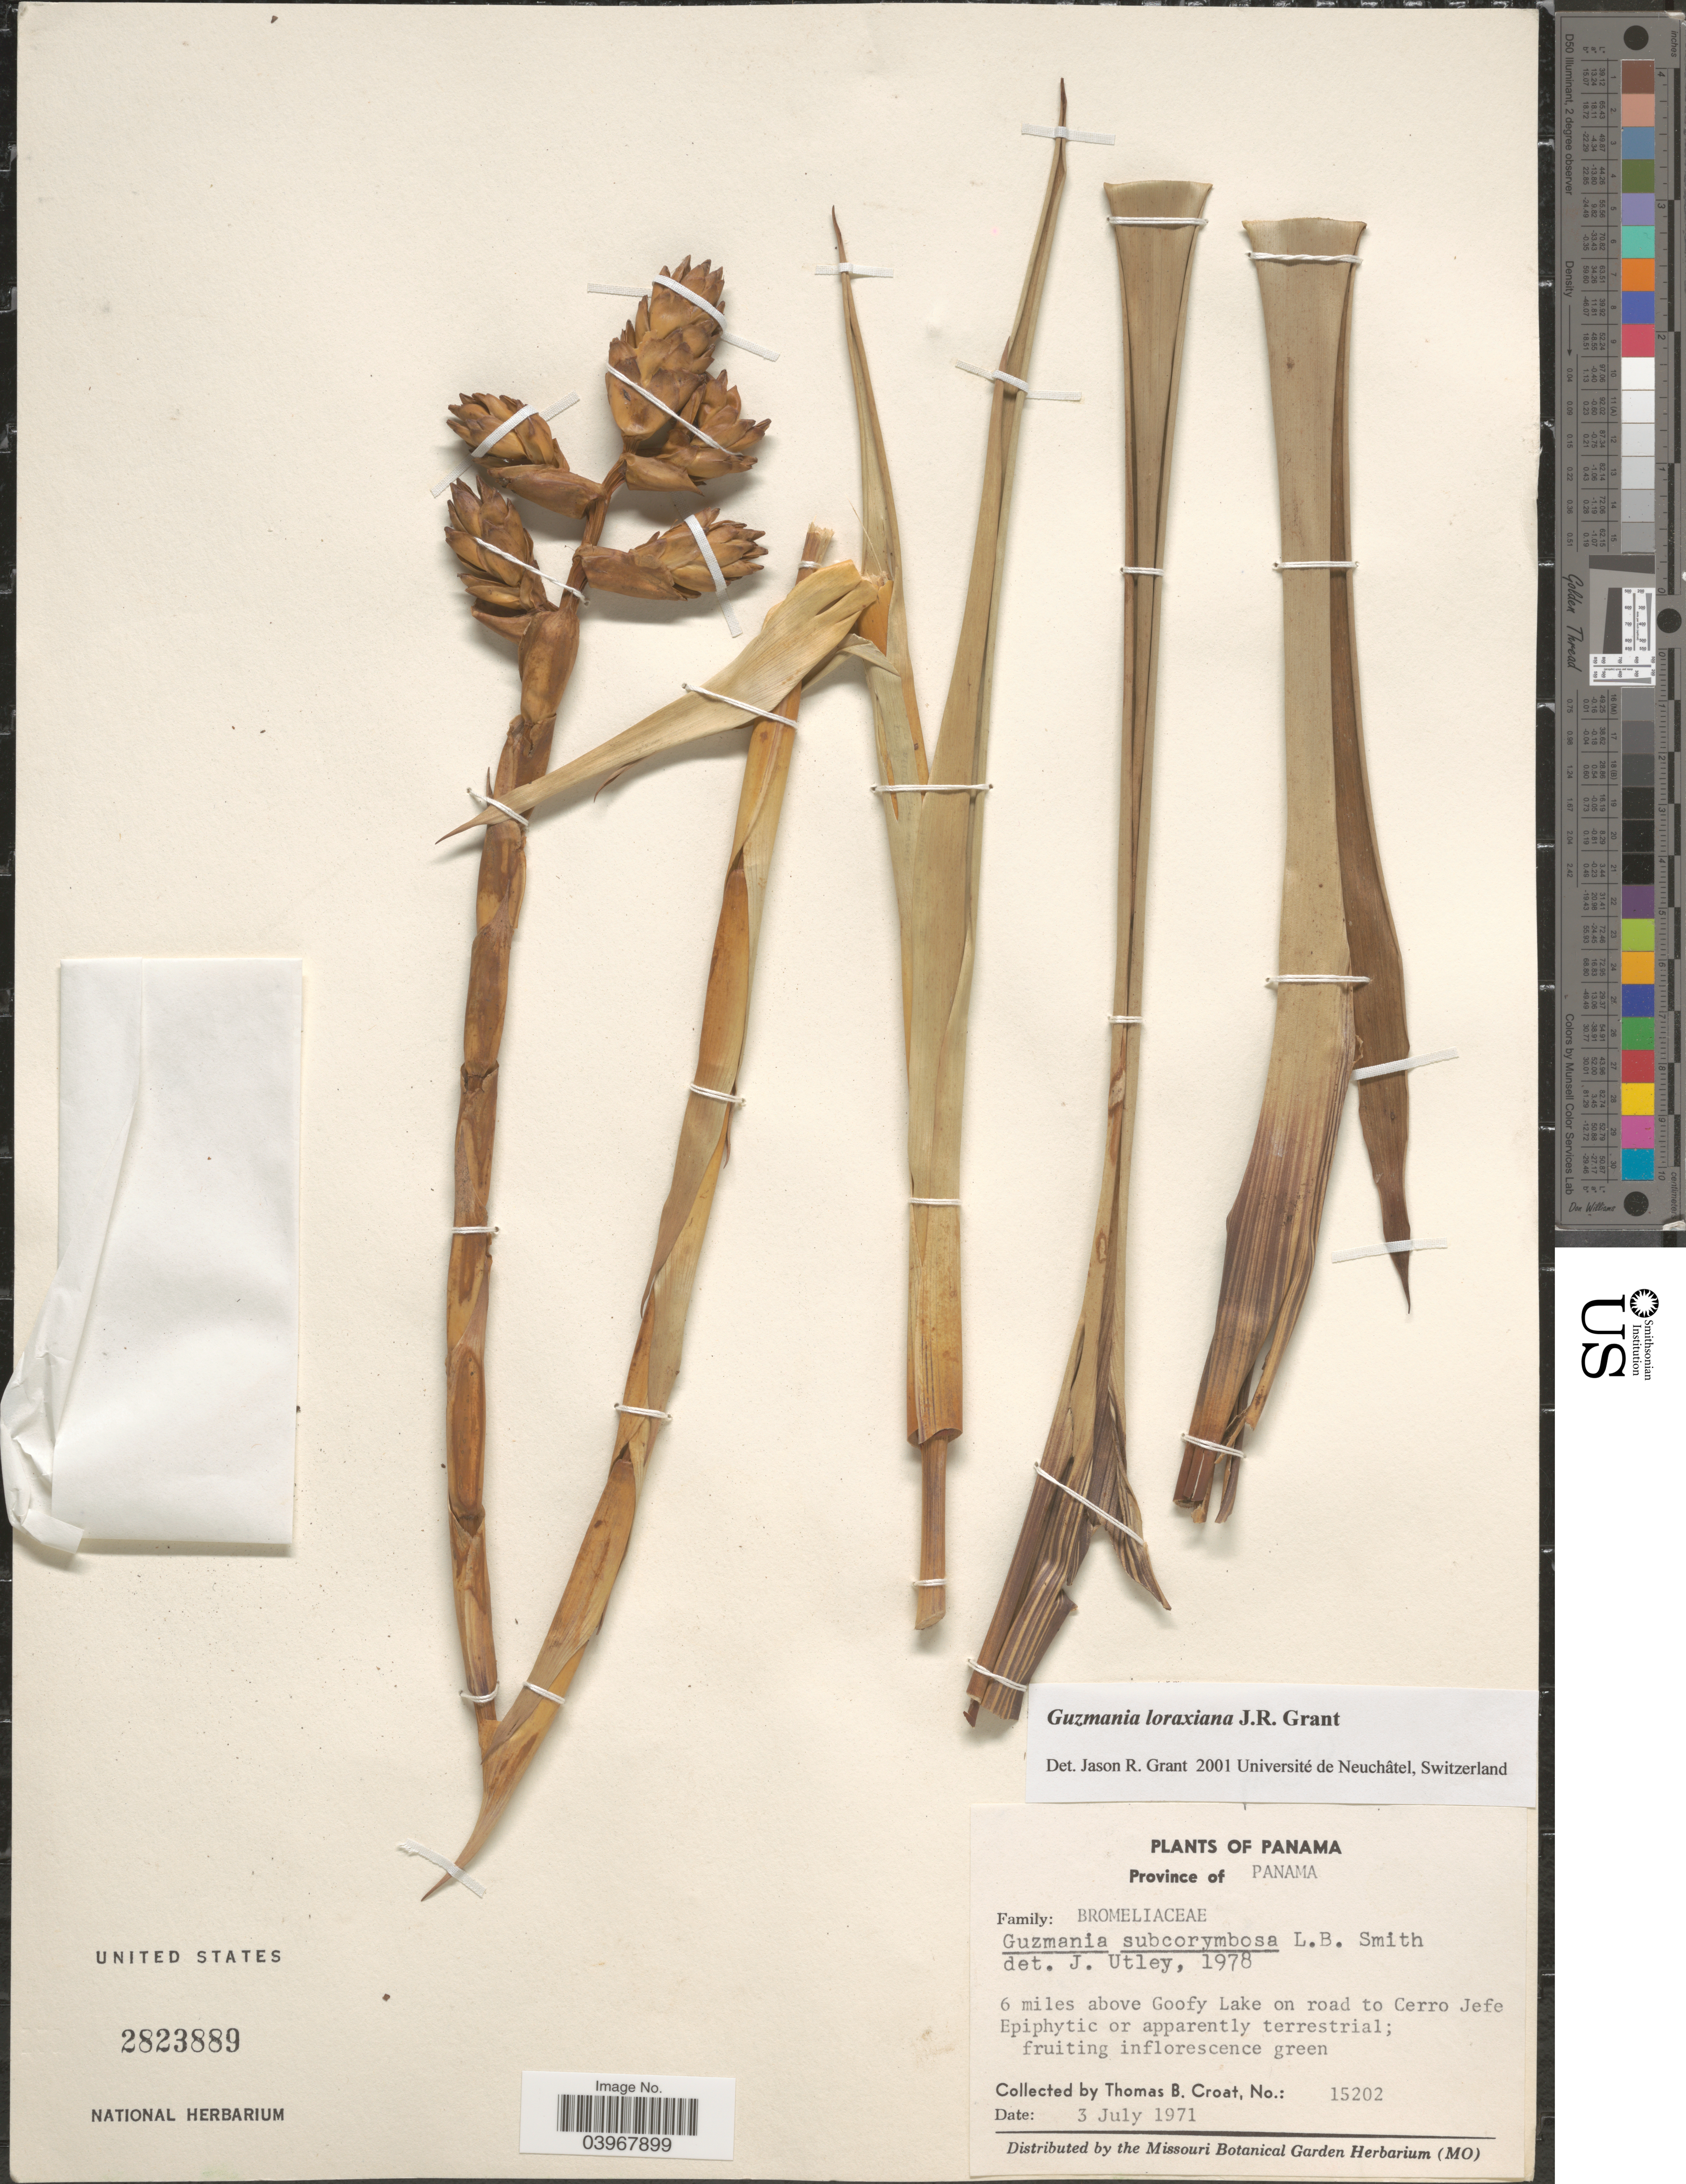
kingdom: Plantae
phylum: Tracheophyta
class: Liliopsida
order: Poales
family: Bromeliaceae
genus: Guzmania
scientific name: Guzmania loraxiana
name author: J.R. Grant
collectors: T. B. Croat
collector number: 15202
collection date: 1971-07-03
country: Panama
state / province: Panamá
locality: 6 miles above Goofy Lake on road to Cerro Jefe.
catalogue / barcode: US 2823889